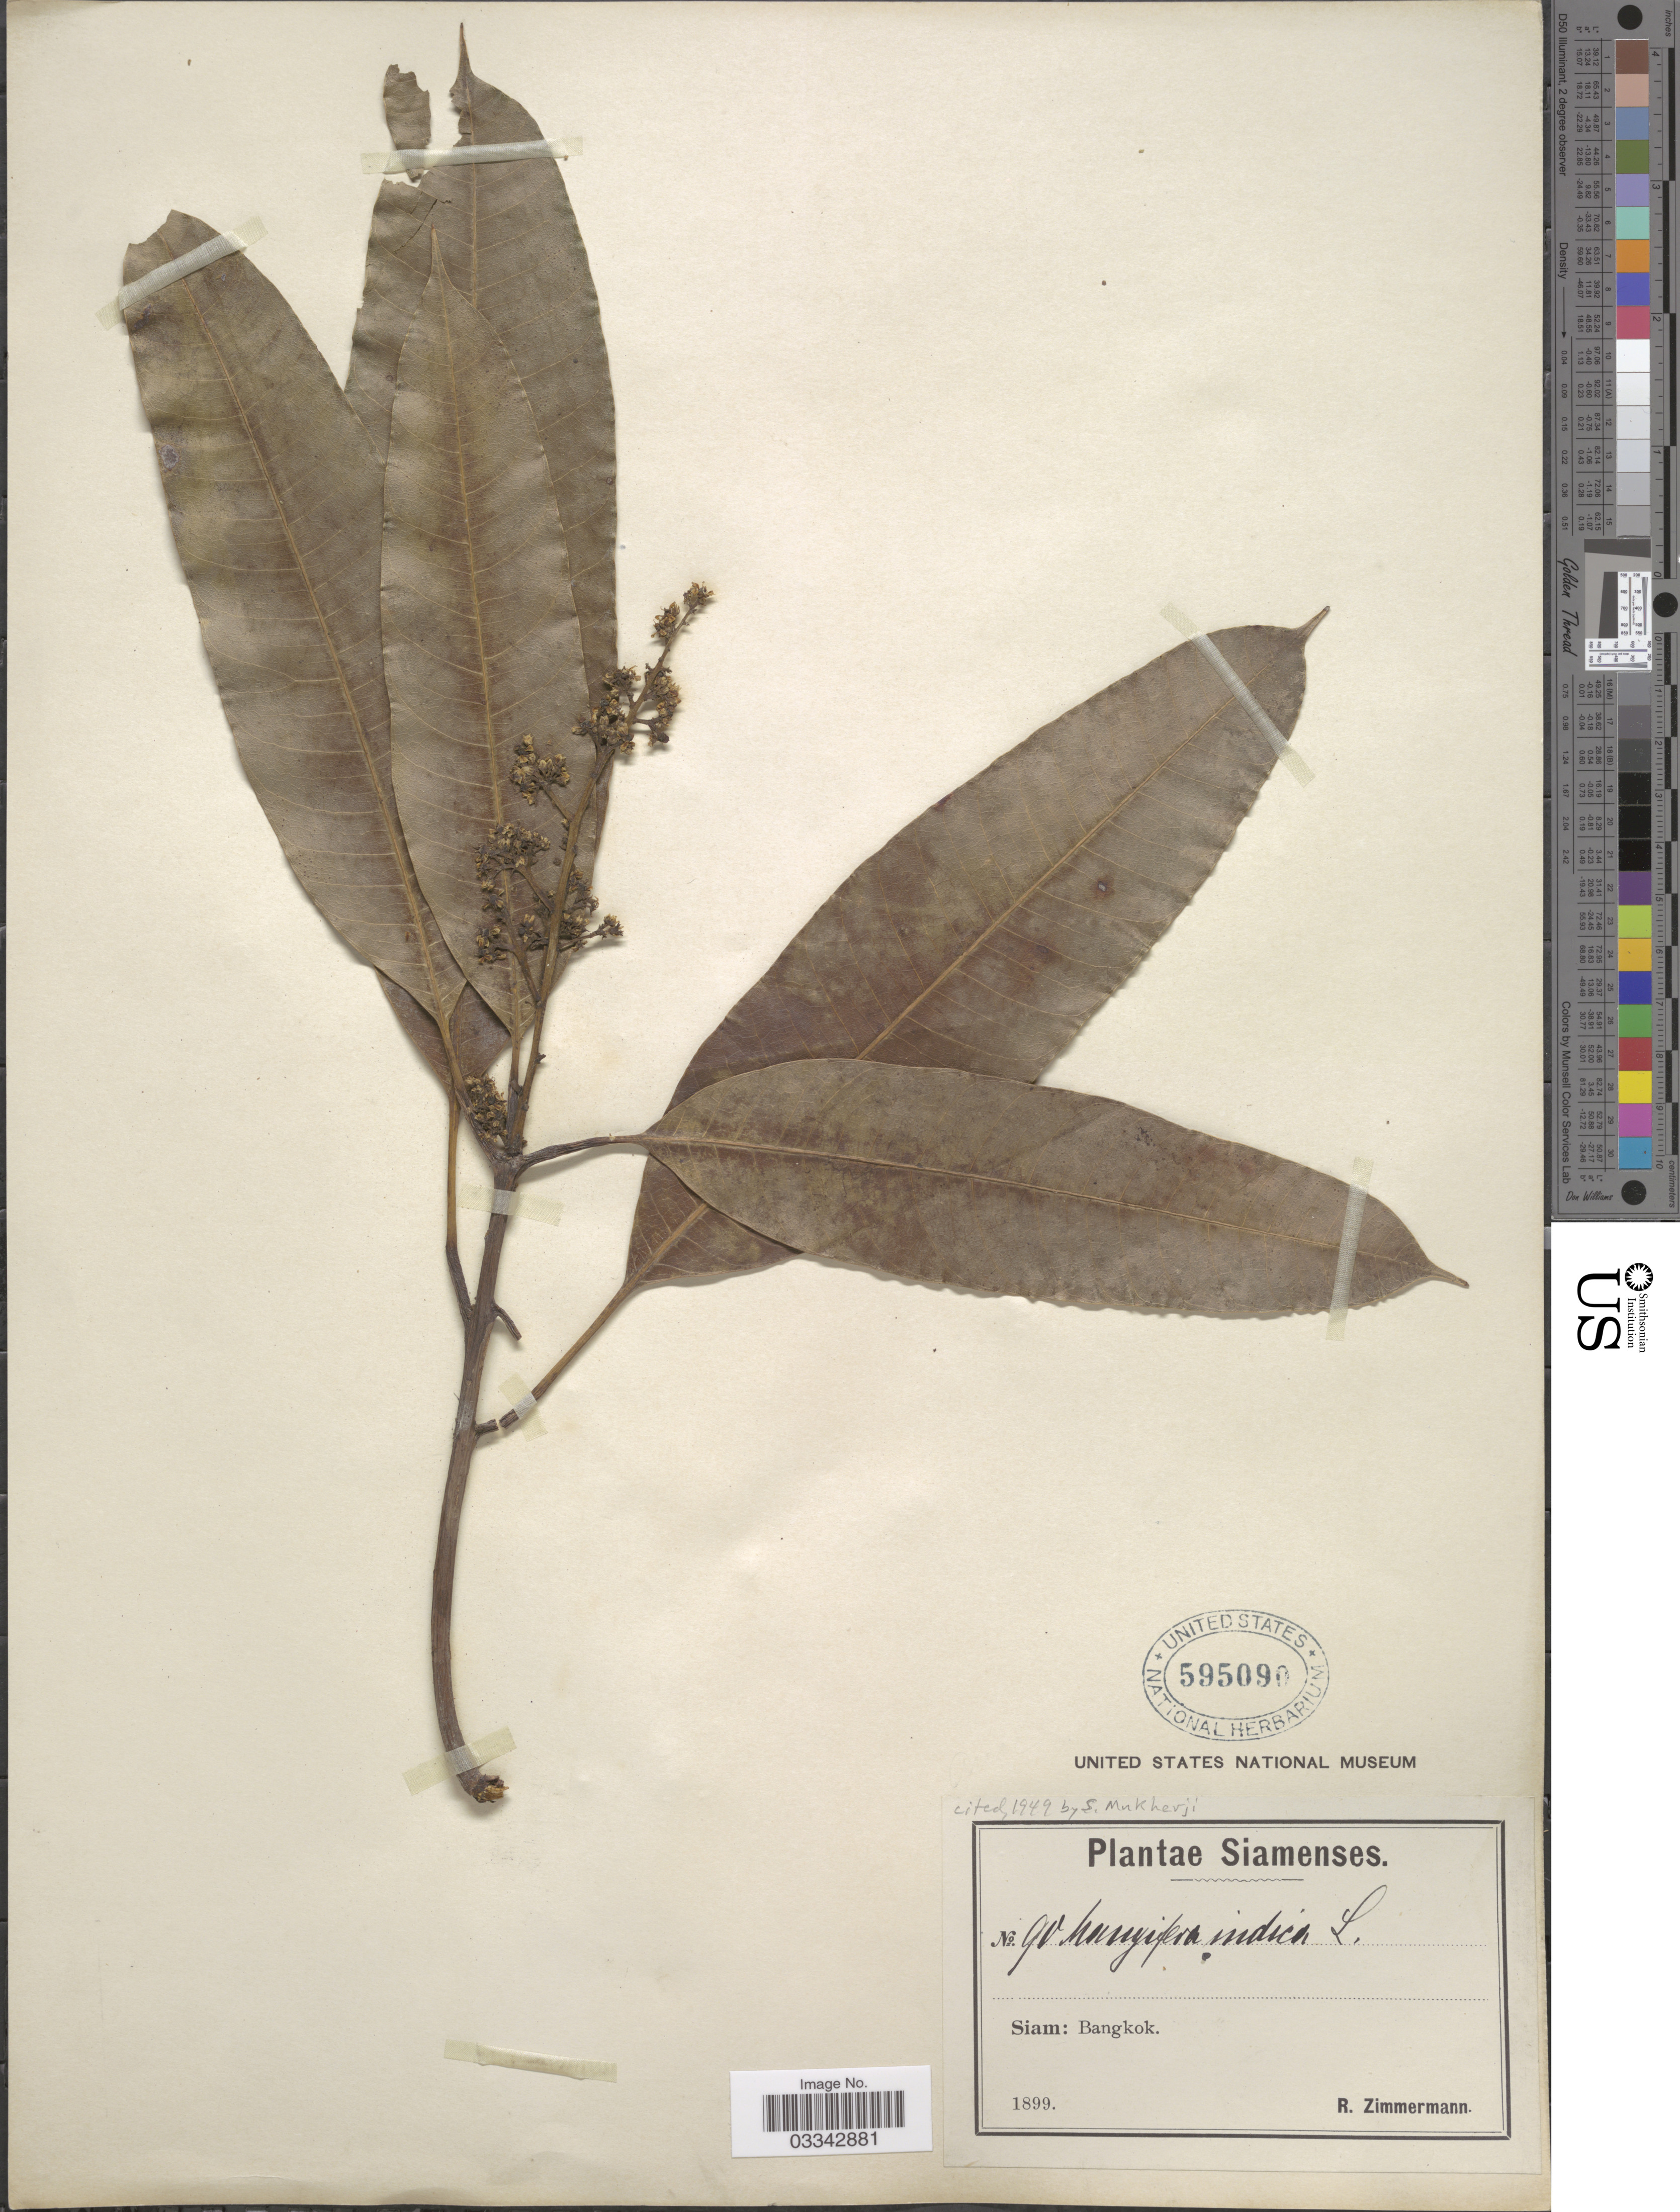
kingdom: Plantae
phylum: Tracheophyta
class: Magnoliopsida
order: Sapindales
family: Anacardiaceae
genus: Mangifera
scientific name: Mangifera indica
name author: L.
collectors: R. Zimmermann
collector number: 90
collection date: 1899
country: Thailand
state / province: Bangkok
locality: Siam.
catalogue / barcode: US 595090